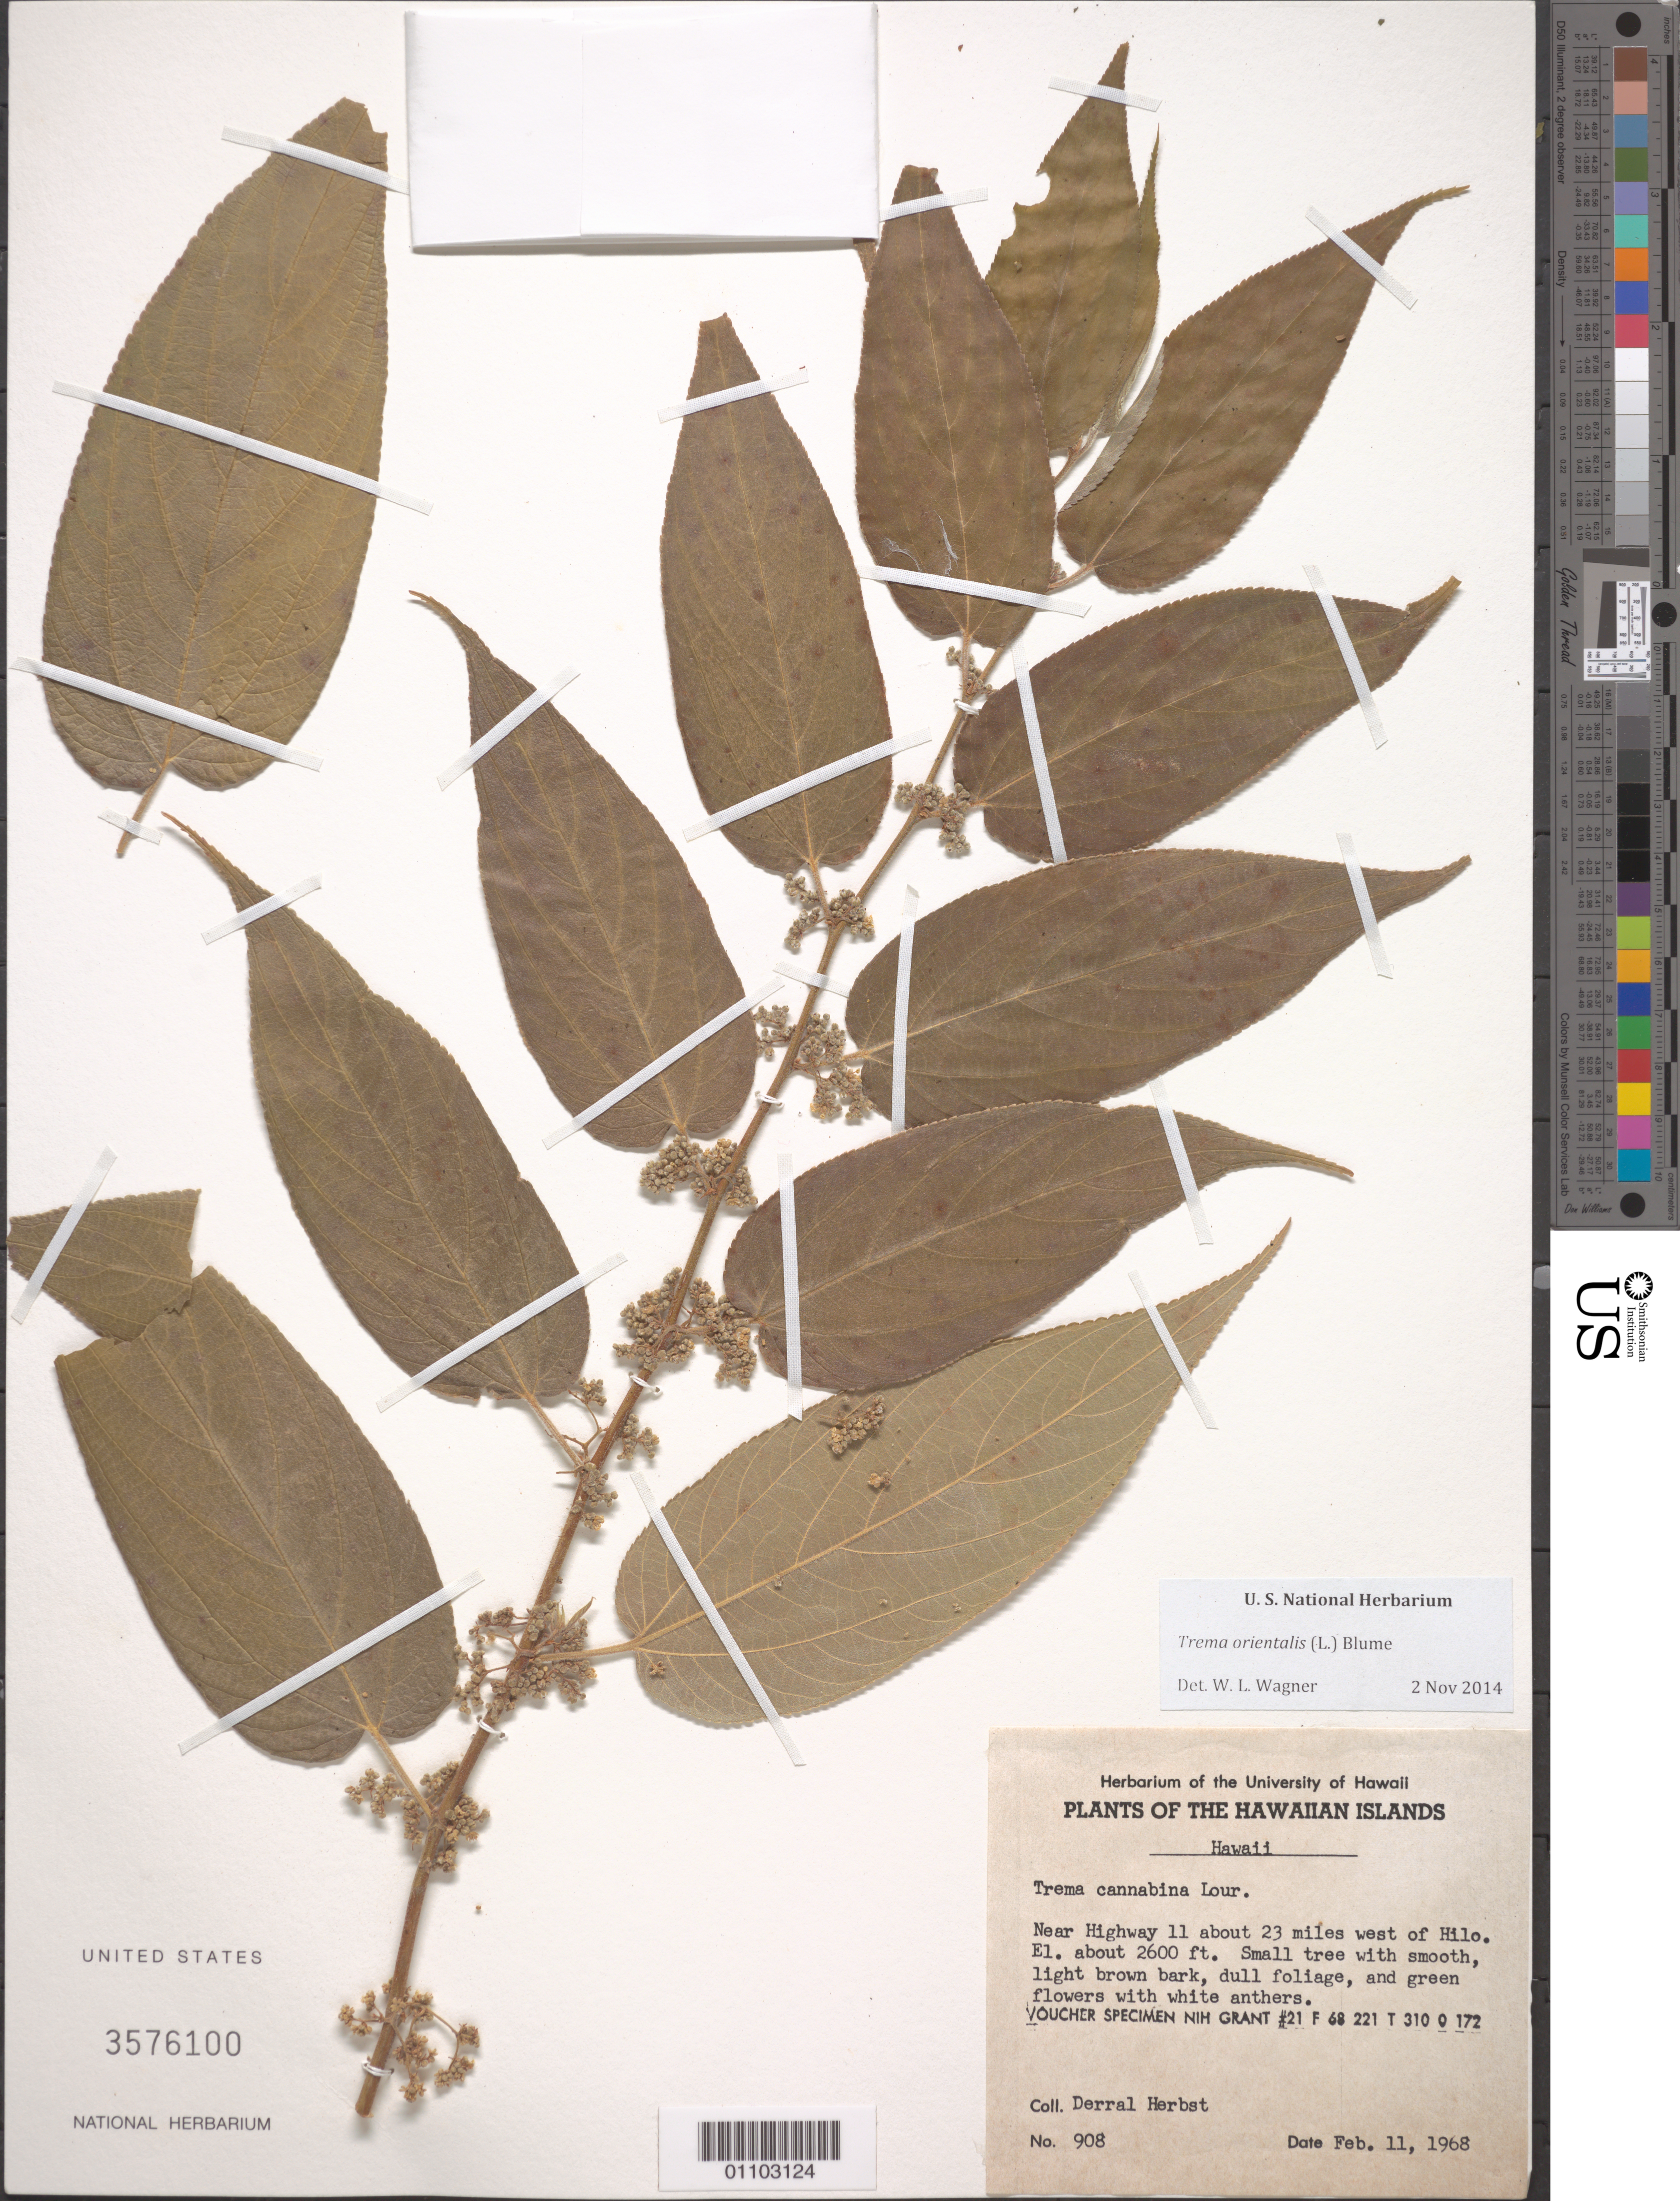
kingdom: Plantae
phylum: Tracheophyta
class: Magnoliopsida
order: Rosales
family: Cannabaceae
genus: Trema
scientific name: Trema orientale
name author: (L.) Blume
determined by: Wagner, W. L., (BOT), Smithsonian Institution - National Museum of Natural History (UNITED STATES)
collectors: D. R. Herbst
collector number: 908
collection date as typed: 11 Feb 1968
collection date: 1968-02-11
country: United States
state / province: Hawaii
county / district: Hawaii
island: Hawaii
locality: Near Hwy 11 ca. 23 miles W of Hilo.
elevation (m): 792.5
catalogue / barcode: US 3576100